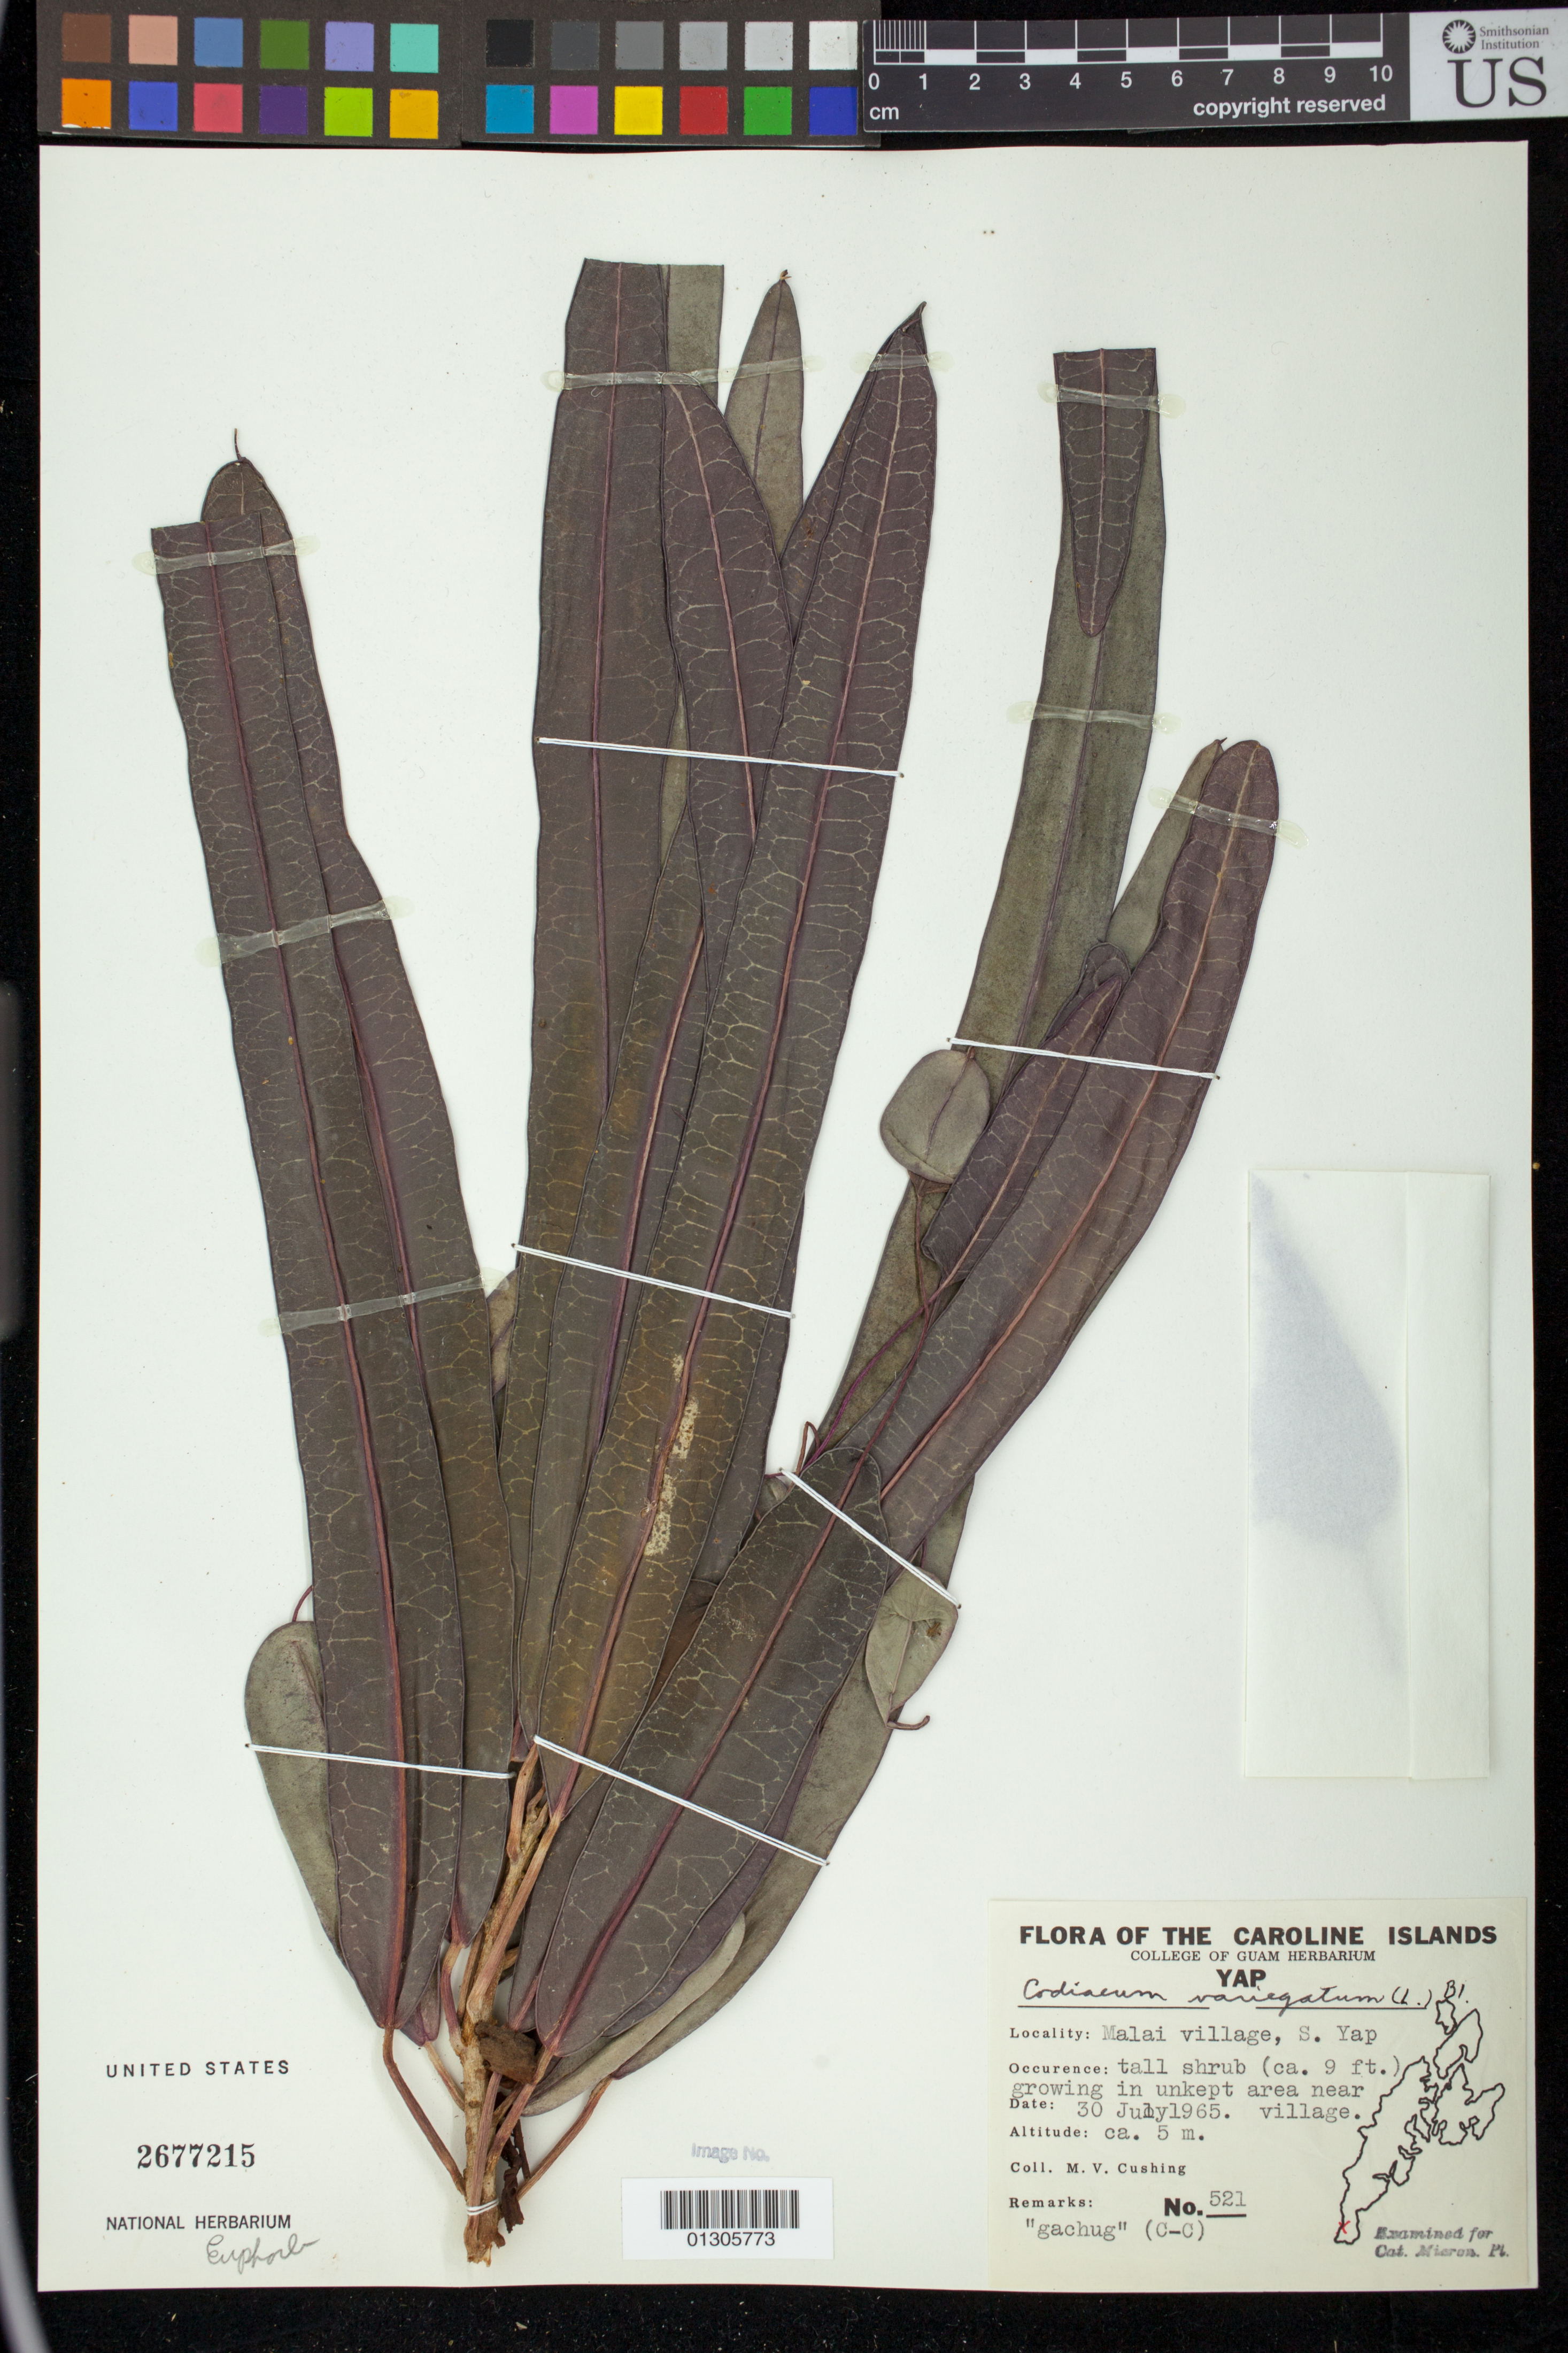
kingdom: Plantae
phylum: Tracheophyta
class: Magnoliopsida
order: Malpighiales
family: Euphorbiaceae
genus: Codiaeum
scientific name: Codiaeum variegatum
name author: (L.) Rumph. ex A. Juss.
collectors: M. V. Cushing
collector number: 521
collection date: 1965-07-30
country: Micronesia, Federated States of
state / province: Yap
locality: Malai Village, S. Yap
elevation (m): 5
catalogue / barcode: US 2677215